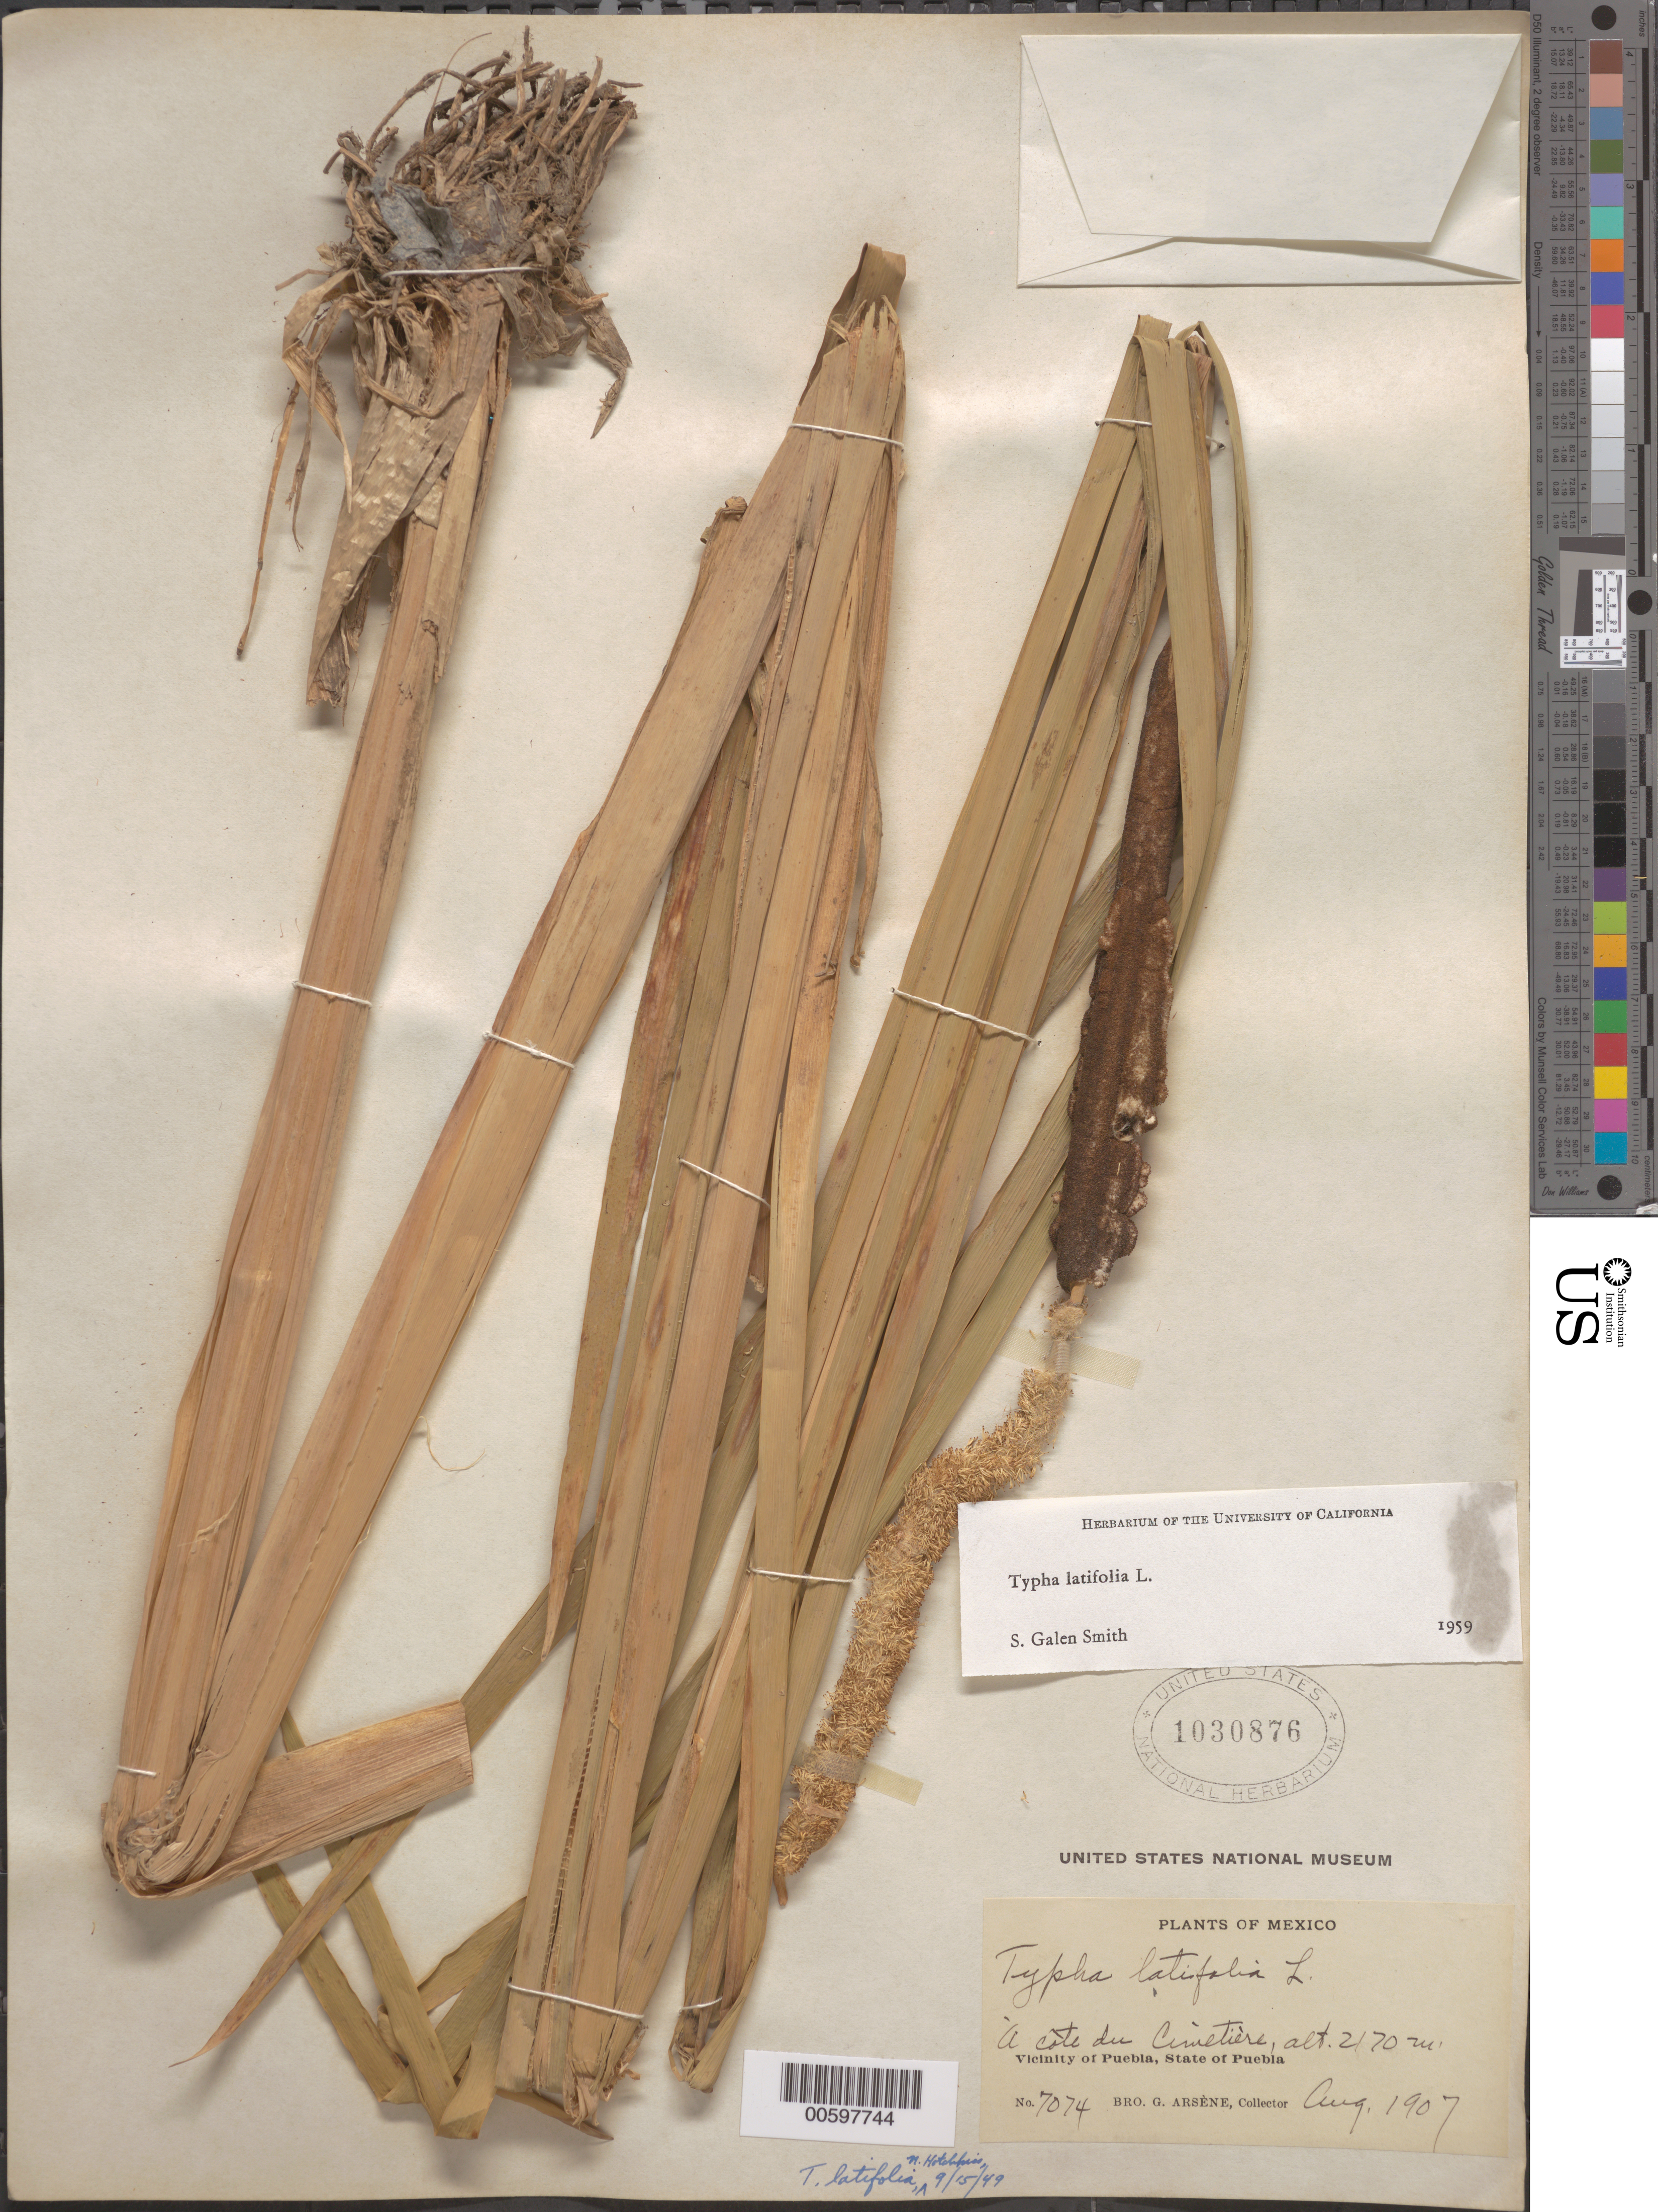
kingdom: Plantae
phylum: Tracheophyta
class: Liliopsida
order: Poales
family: Typhaceae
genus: Typha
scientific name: Typha latifolia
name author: L.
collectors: Bro. G. Arsène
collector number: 7074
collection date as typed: Aug 1907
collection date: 1907-08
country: Mexico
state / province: Puebla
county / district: Puebla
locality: Puebla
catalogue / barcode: US 1030876